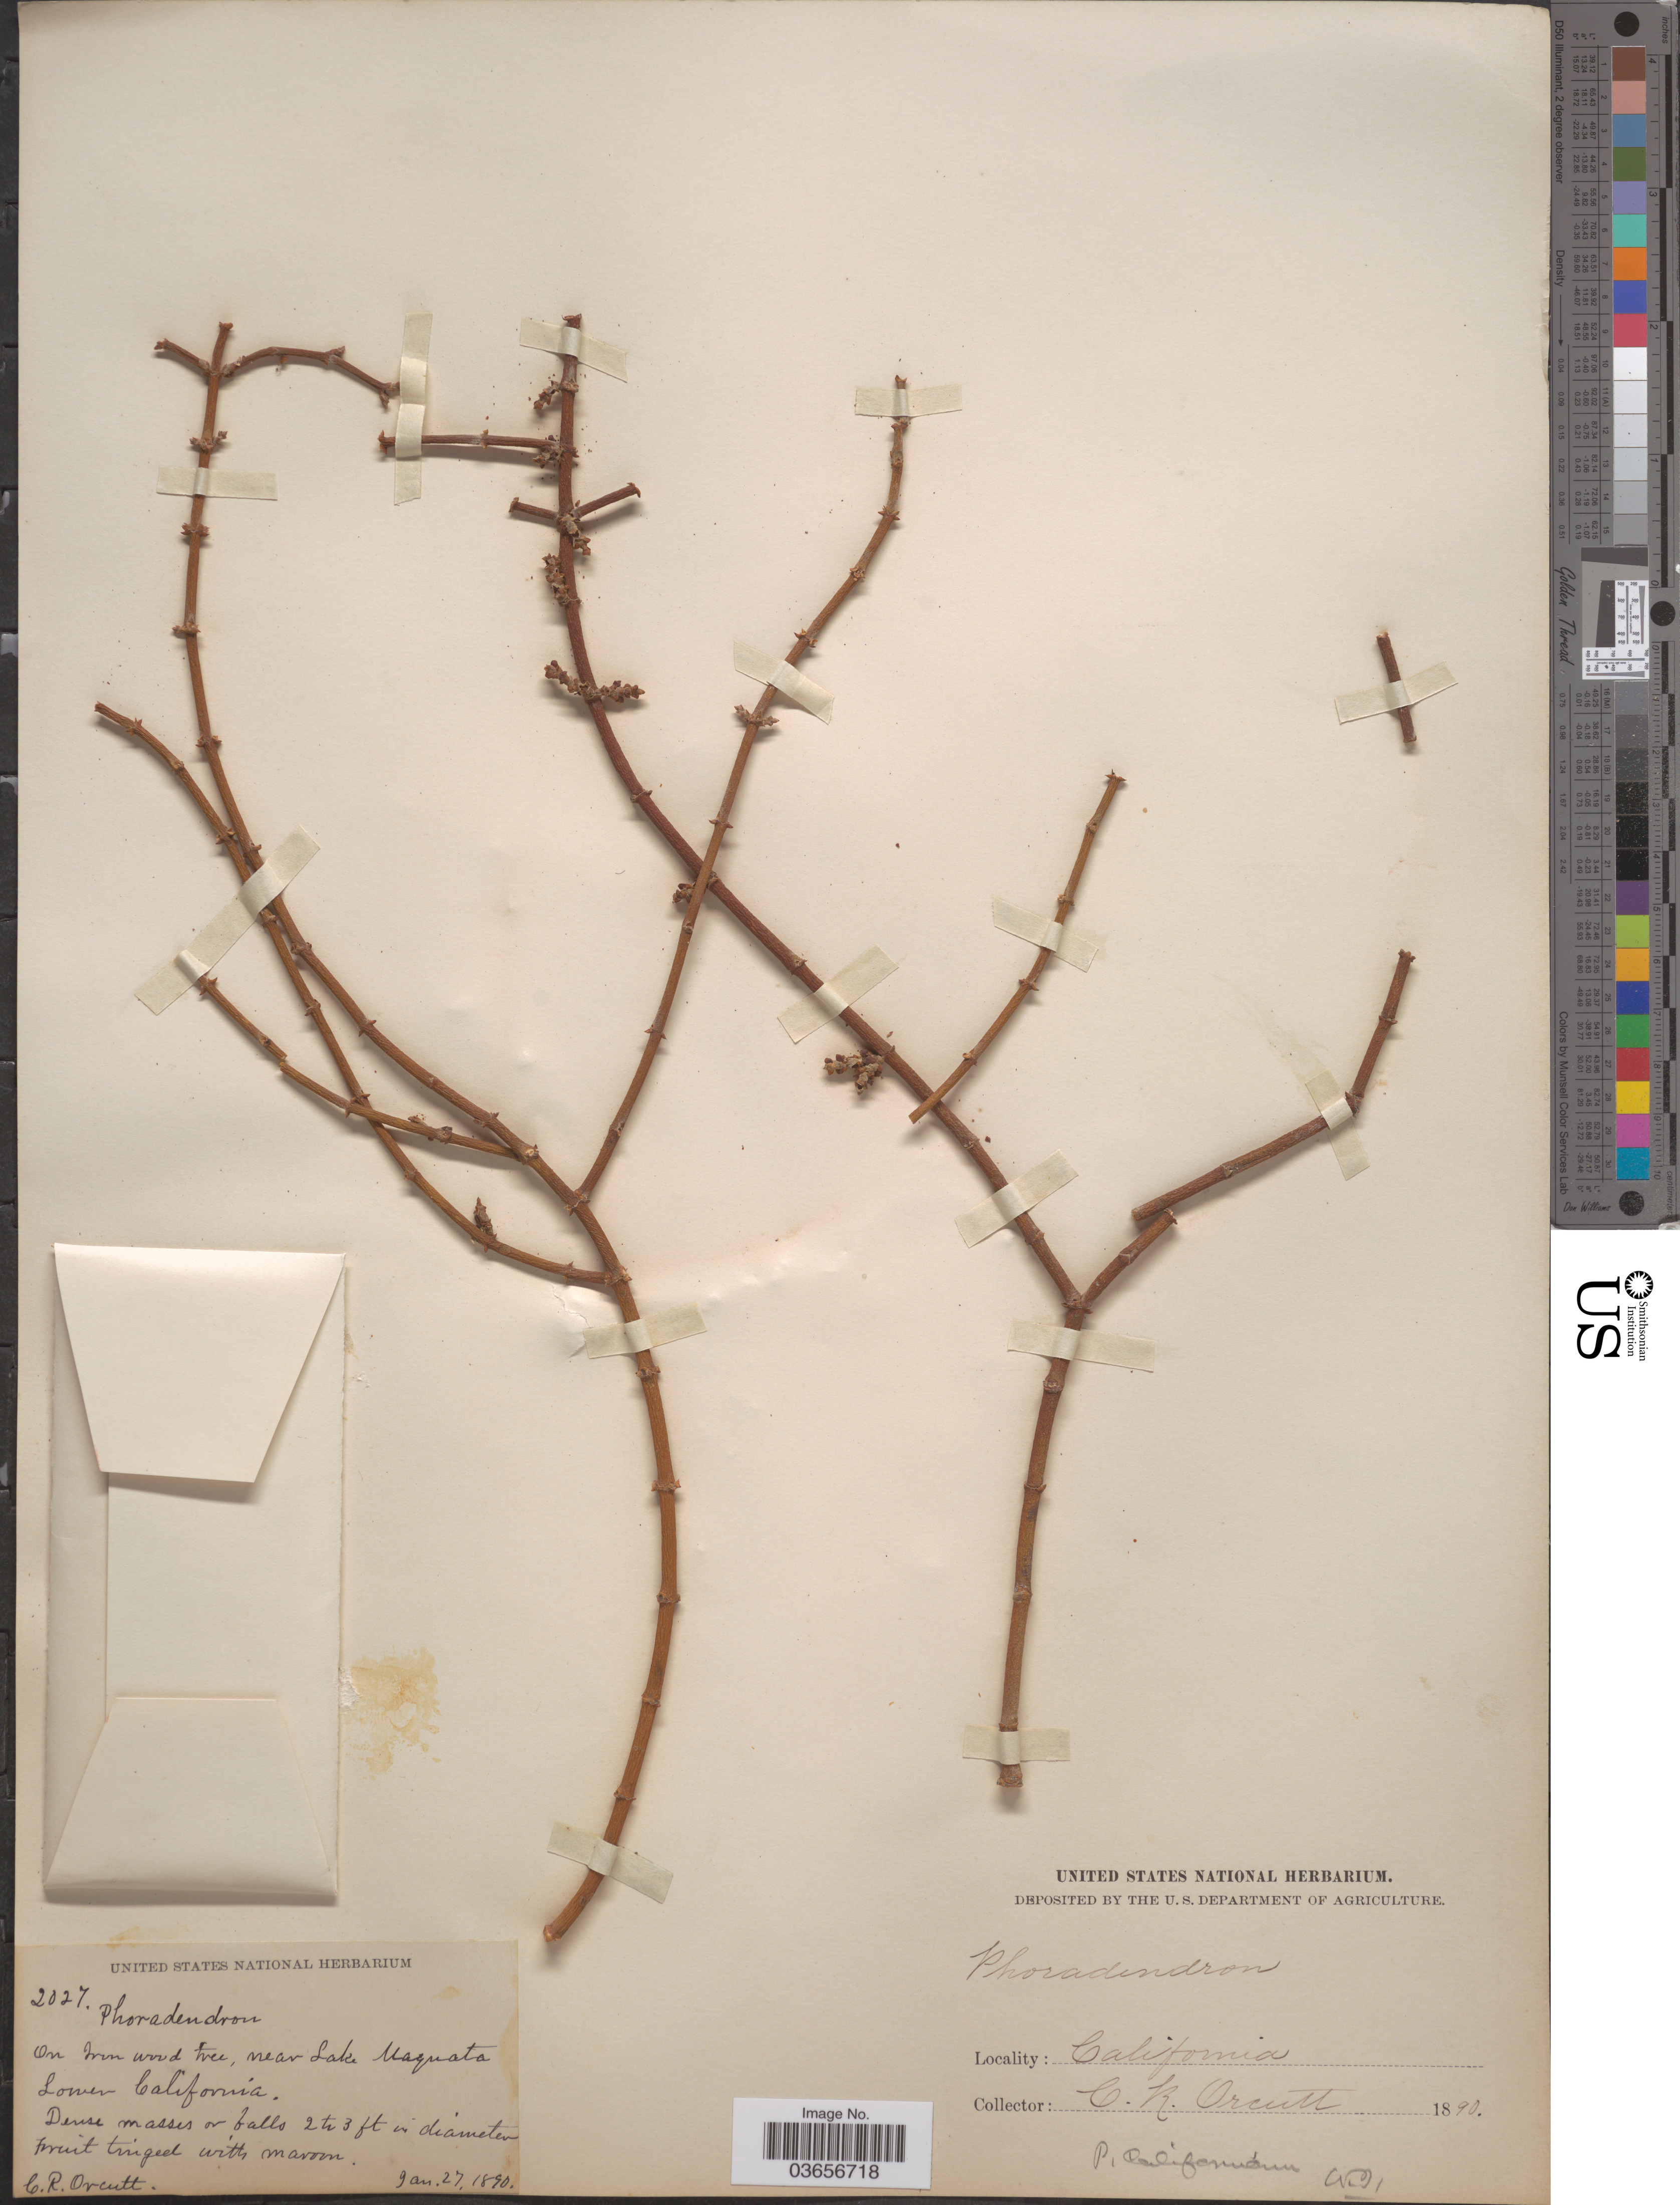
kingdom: Plantae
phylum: Tracheophyta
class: Magnoliopsida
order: Santalales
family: Viscaceae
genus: Phoradendron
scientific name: Phoradendron californicum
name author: Nutt.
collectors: C. R. Orcutt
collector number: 2027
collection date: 1890-01-27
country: United States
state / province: California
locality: Near Lake Maquata, Lower California.